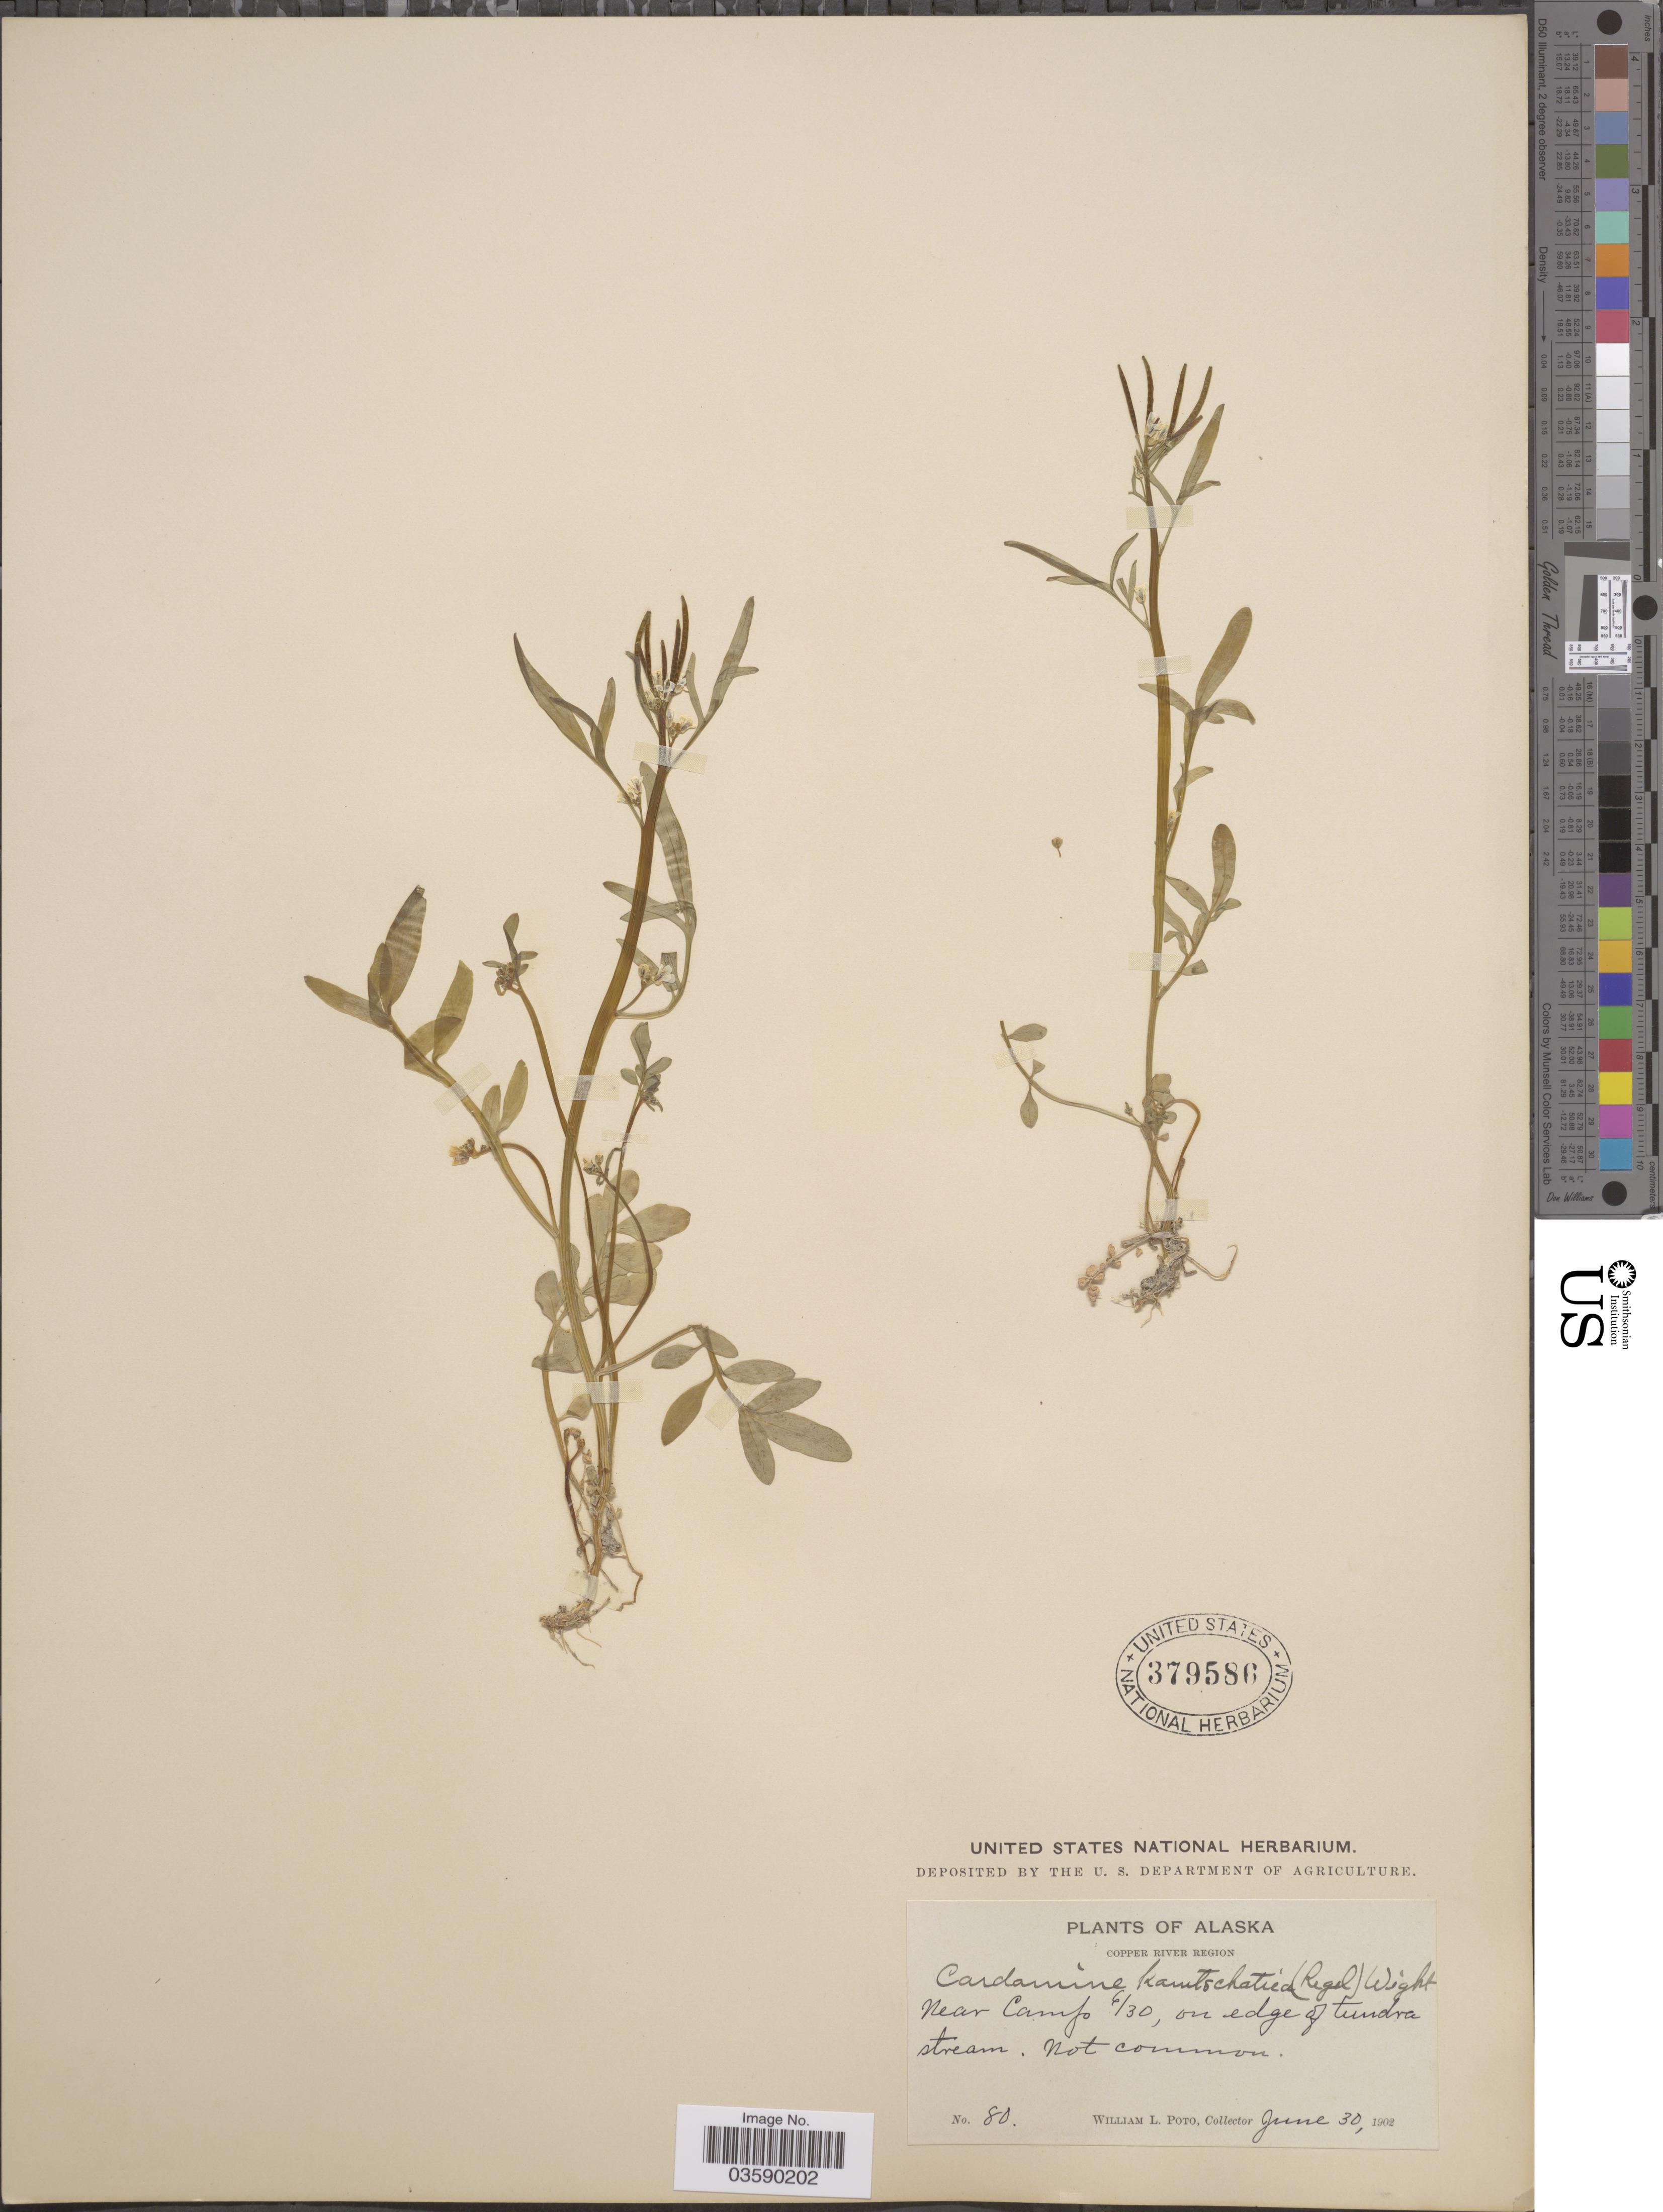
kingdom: Plantae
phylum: Tracheophyta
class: Magnoliopsida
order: Brassicales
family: Brassicaceae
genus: Cardamine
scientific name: Cardamine umbellata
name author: Greene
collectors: W. Poto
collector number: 80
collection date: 1902-06-30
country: United States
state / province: Alaska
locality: Copper River Region. Near Camp 6/30, on edge of tundra stream.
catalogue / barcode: US 379586